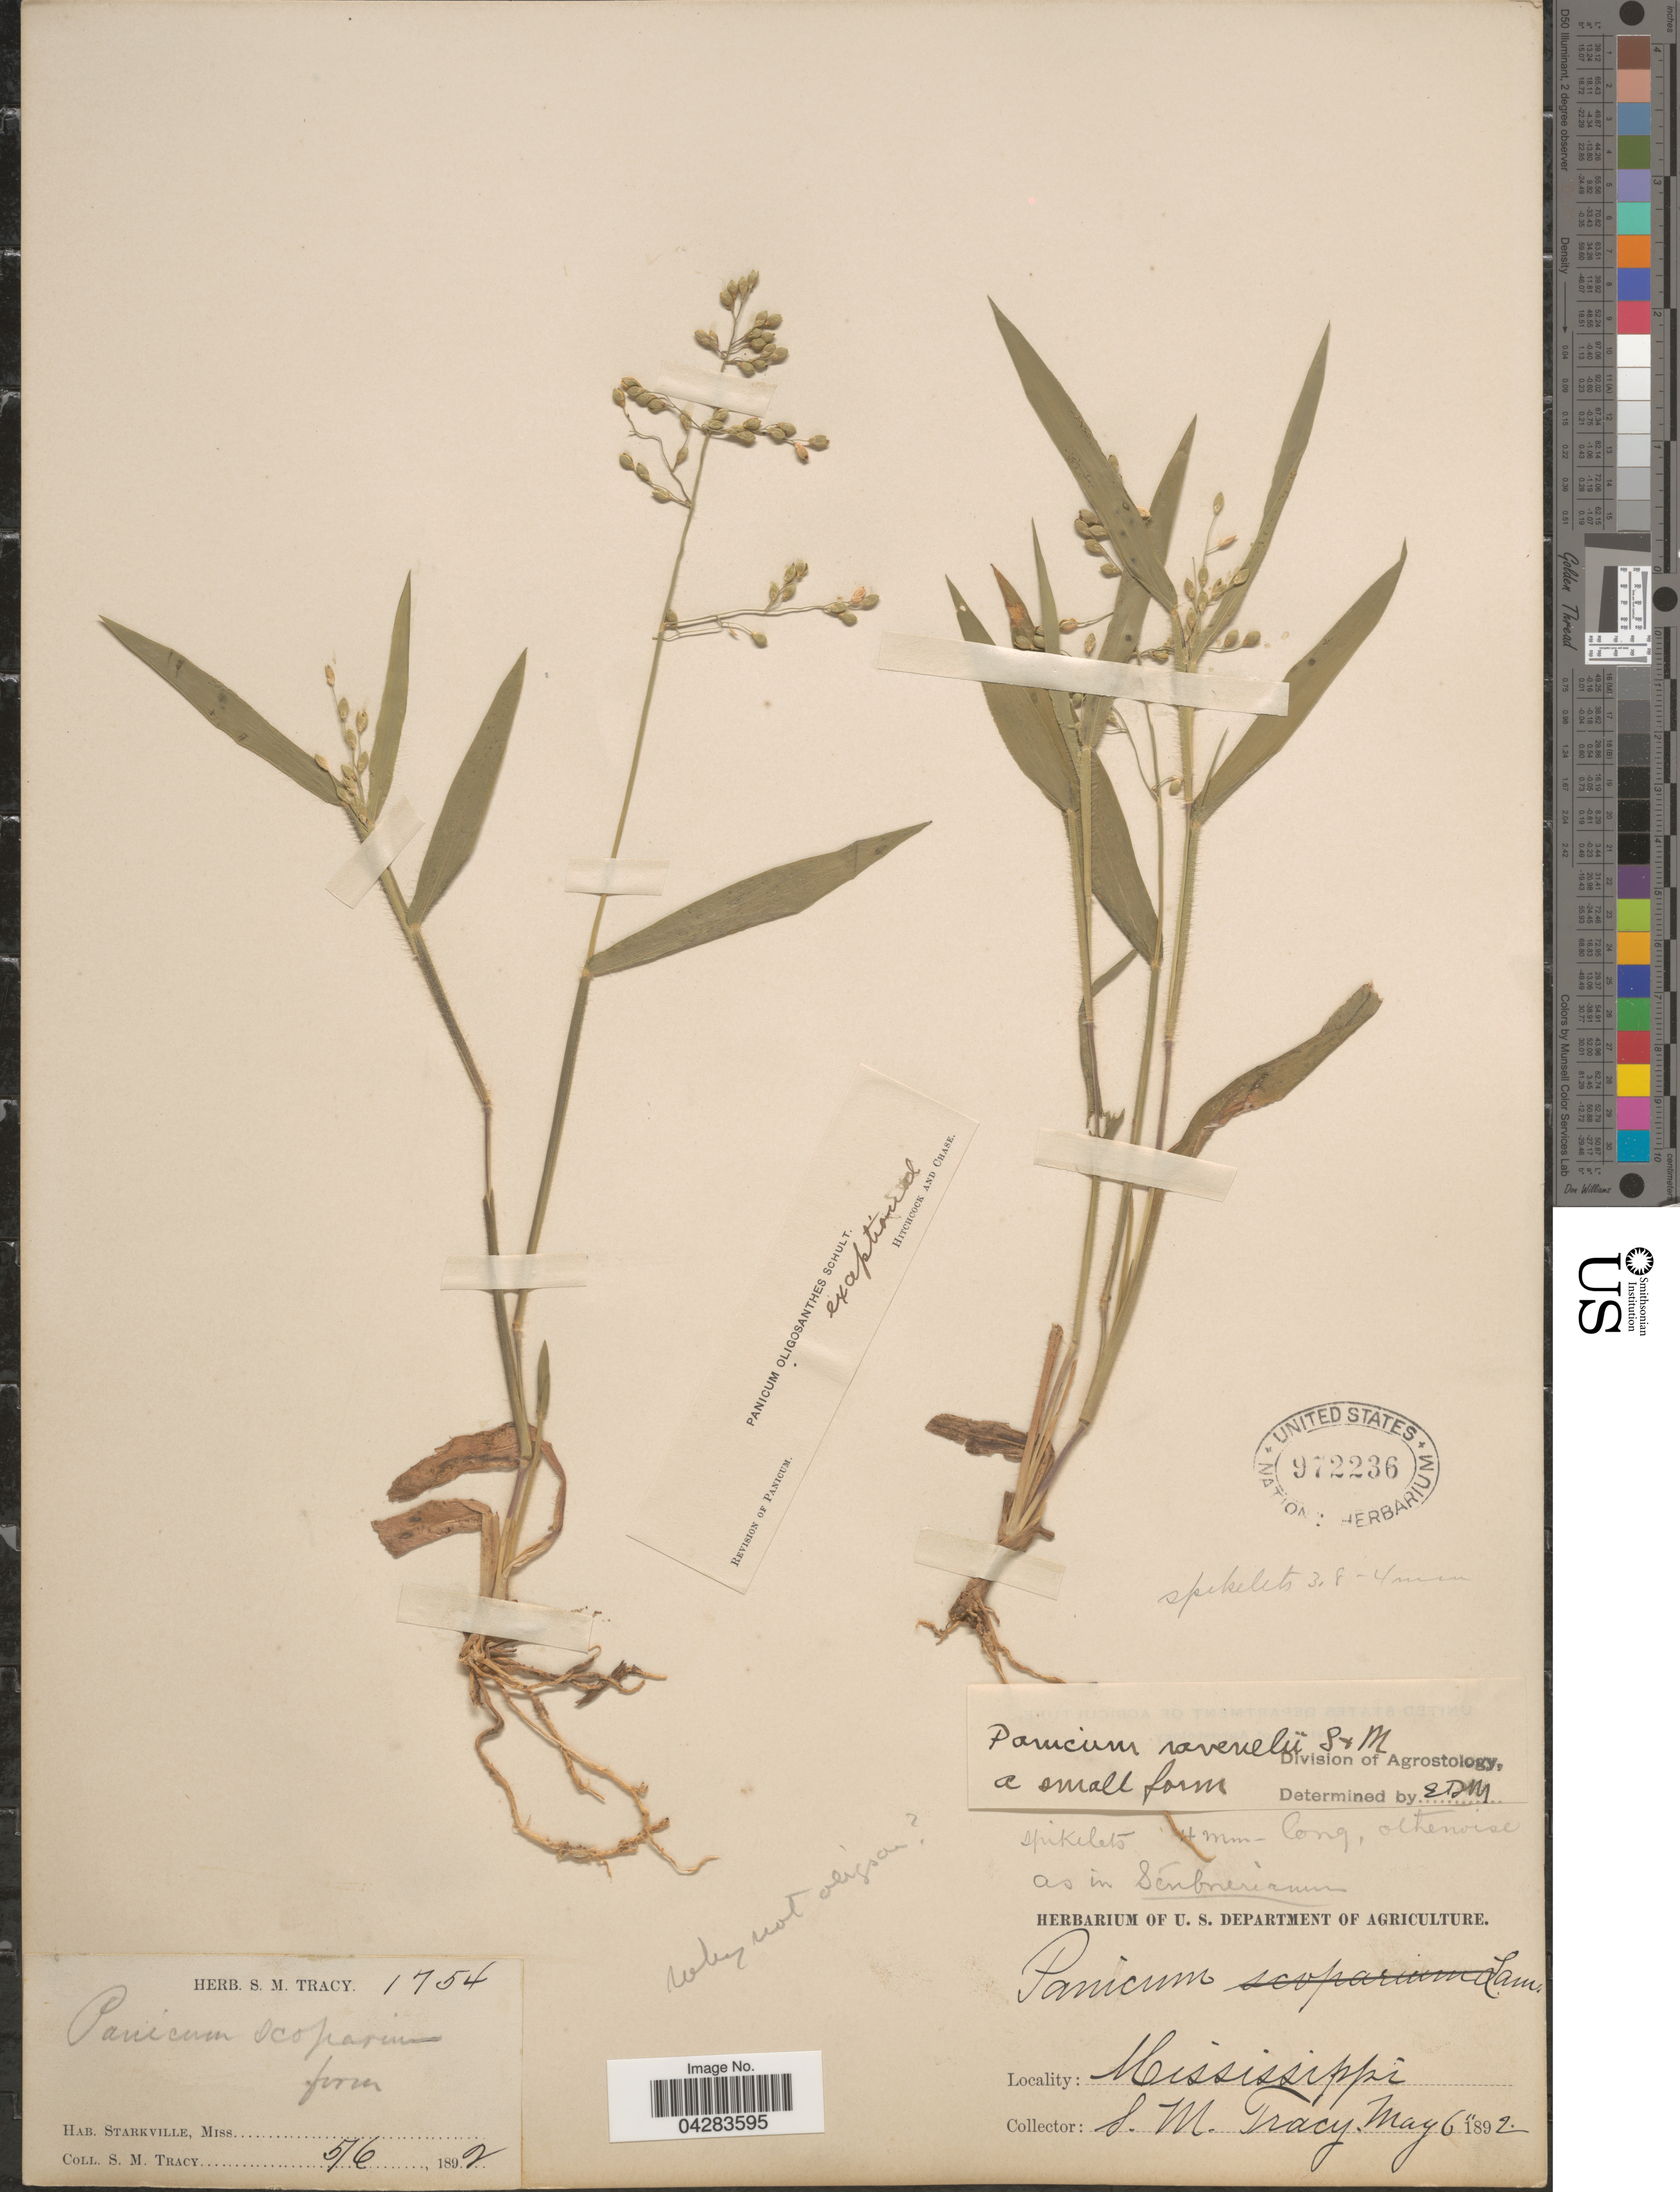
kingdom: Plantae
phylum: Tracheophyta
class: Liliopsida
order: Poales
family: Poaceae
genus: Dichanthelium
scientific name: Dichanthelium oligosanthes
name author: (Schult.) Gould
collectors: S. M. Tracy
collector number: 1754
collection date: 1892-05-06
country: United States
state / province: Mississippi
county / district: Oktibbeha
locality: Starkville.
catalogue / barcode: US 972236